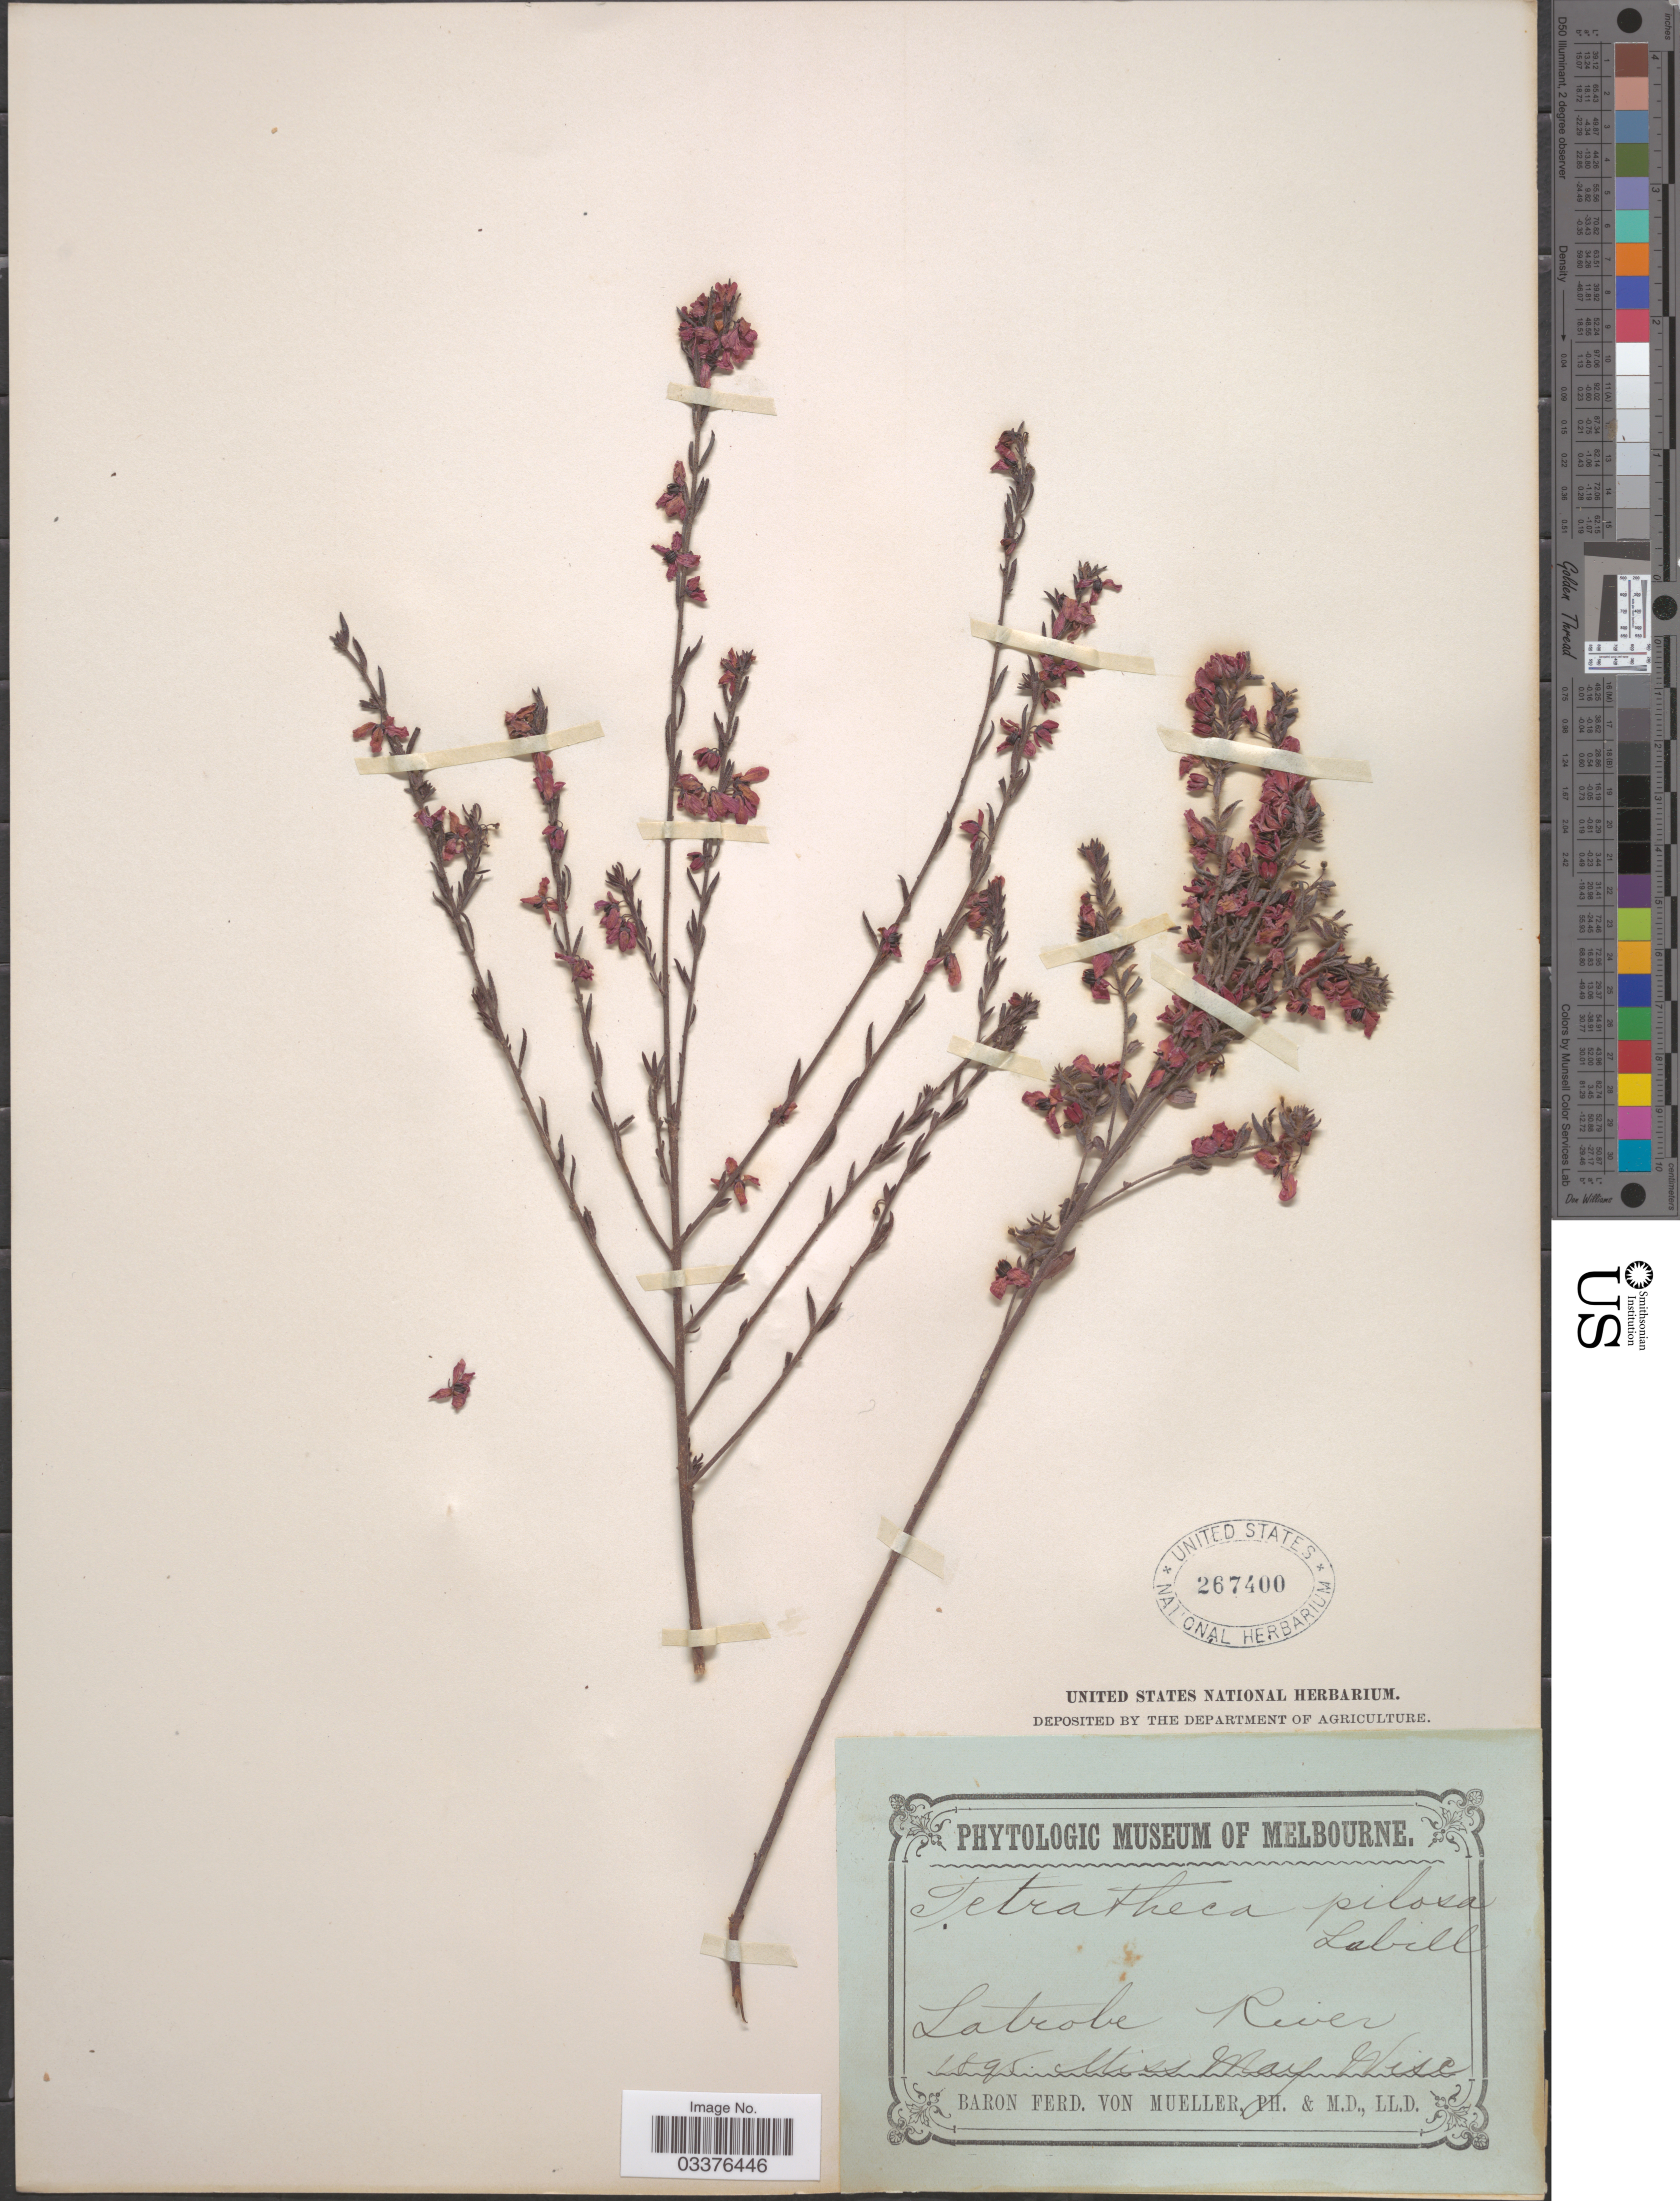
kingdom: Plantae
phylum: Tracheophyta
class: Magnoliopsida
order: Oxalidales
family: Elaeocarpaceae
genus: Tetratheca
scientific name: Tetratheca pilosa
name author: Labill.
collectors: M. Wise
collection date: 1895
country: Australia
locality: Latrobe River.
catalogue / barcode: US 267400